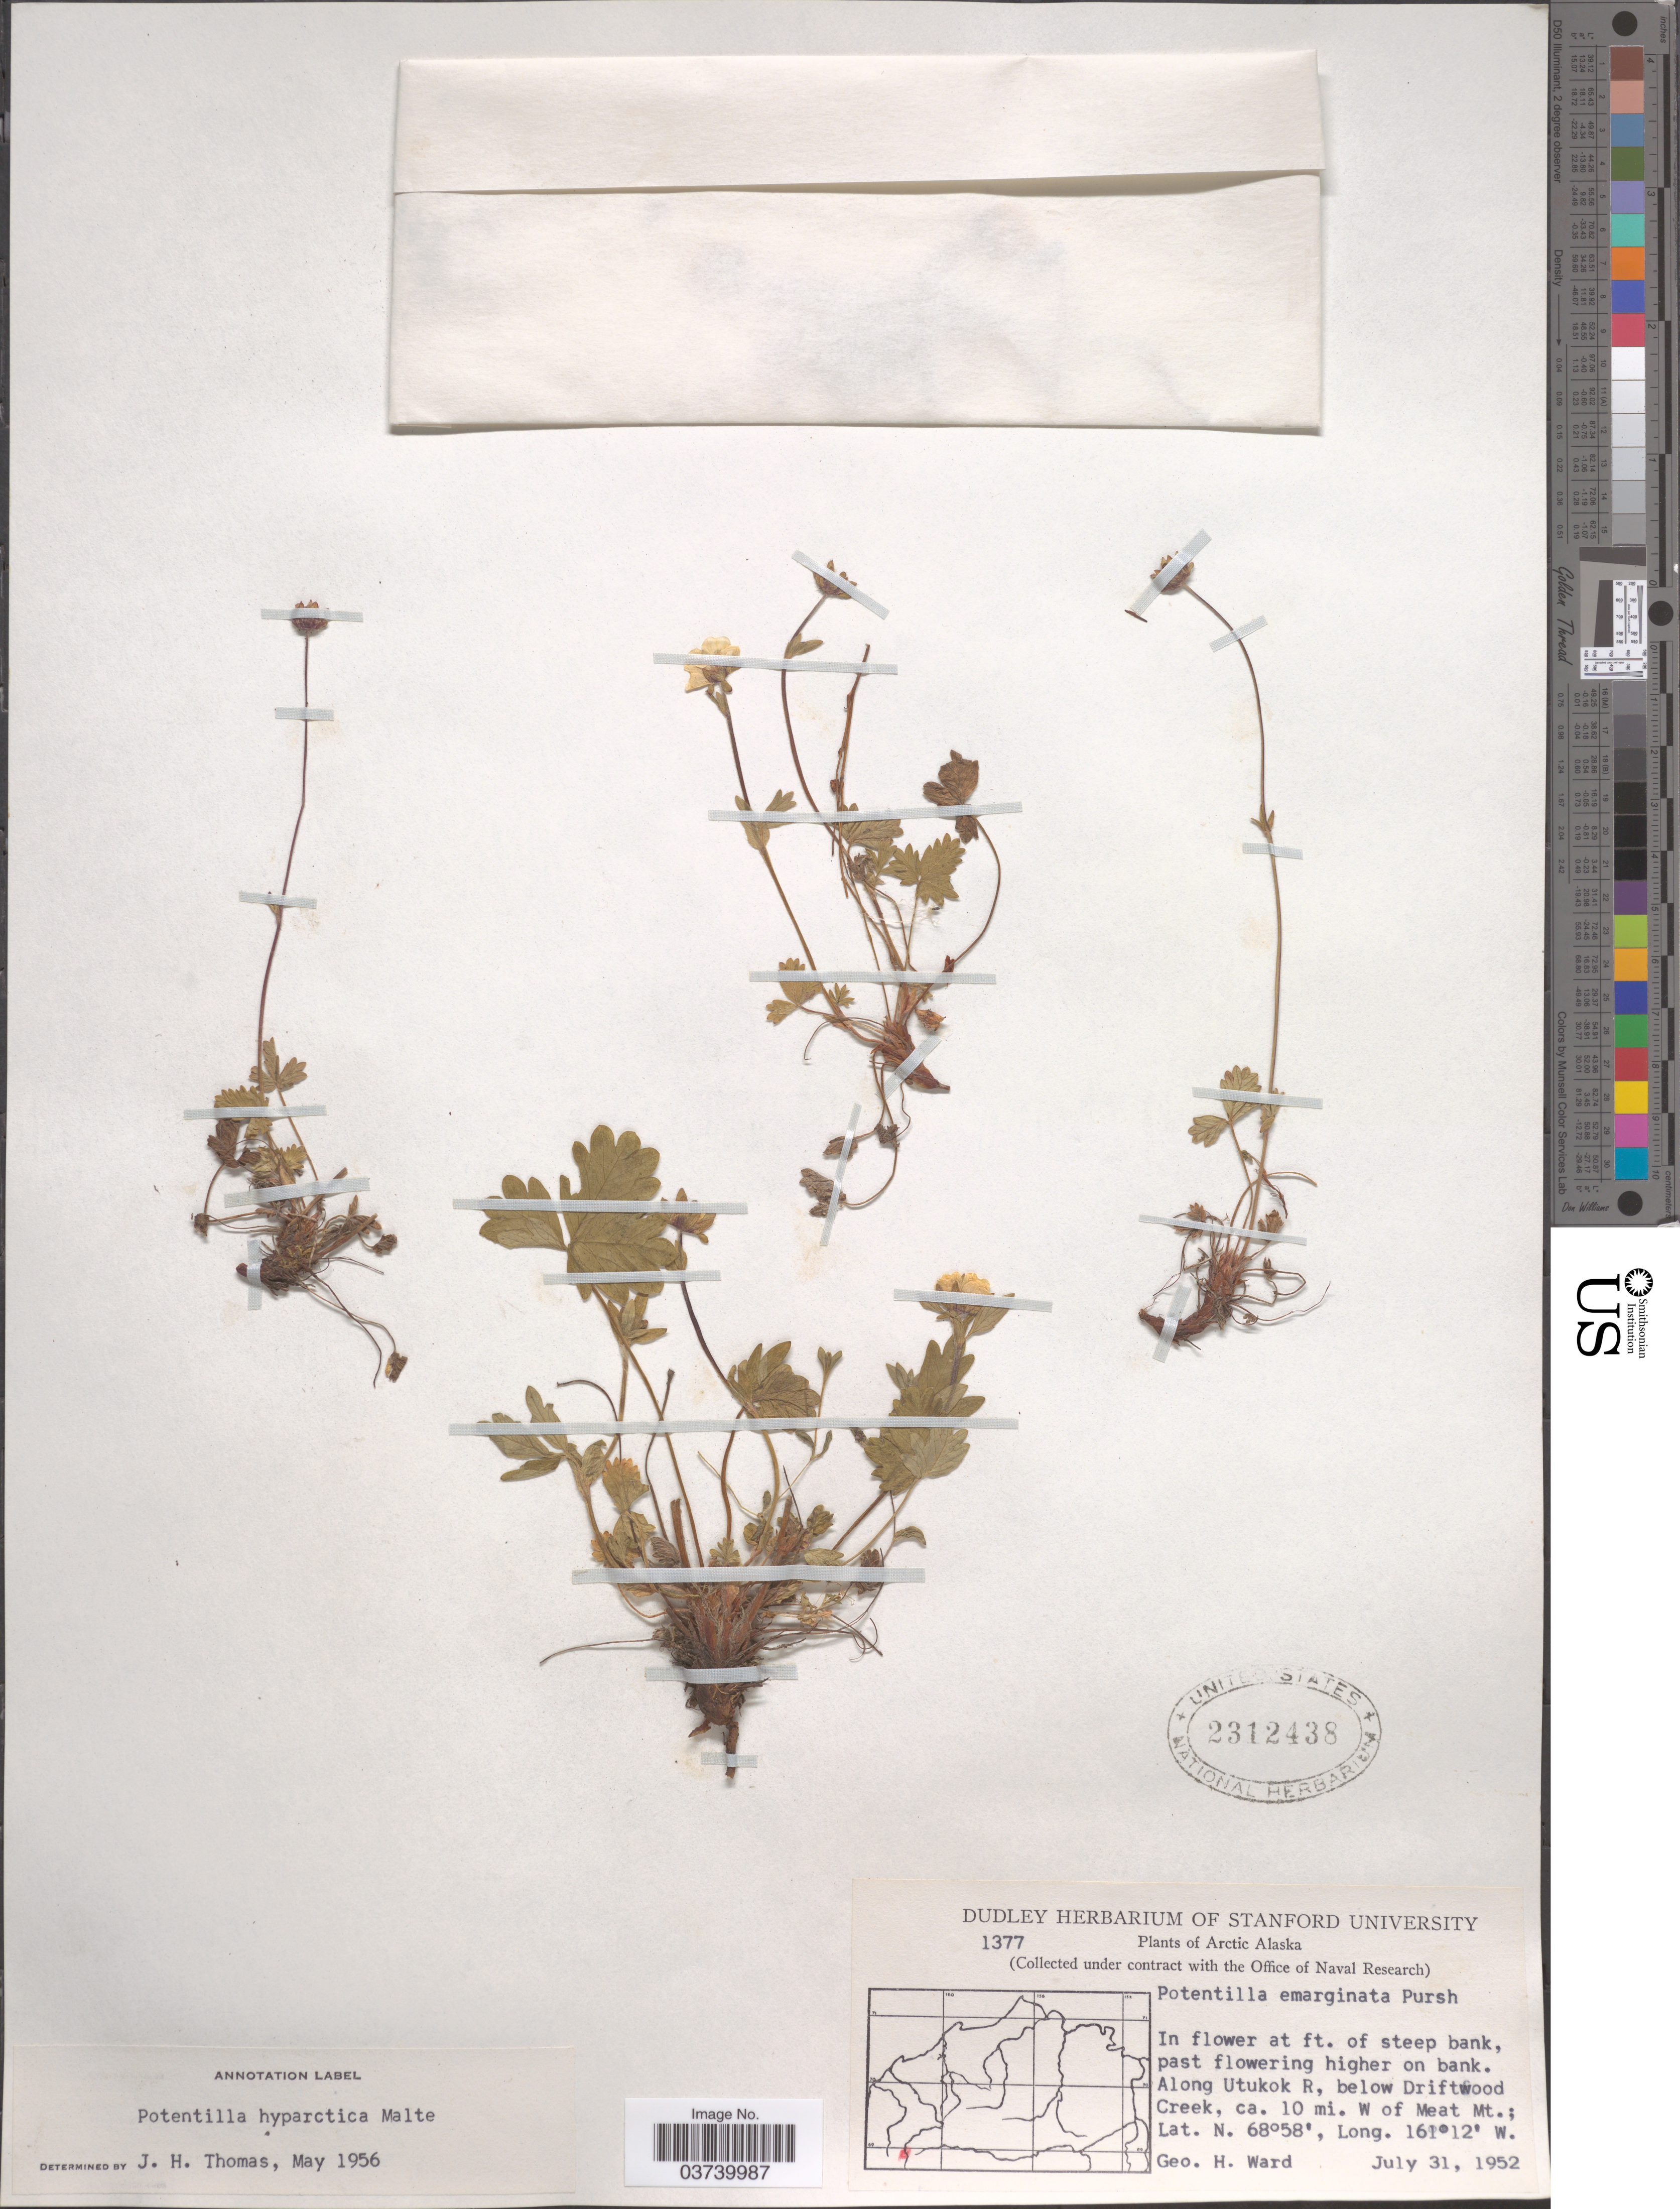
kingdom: Plantae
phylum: Tracheophyta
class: Magnoliopsida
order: Rosales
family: Rosaceae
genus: Potentilla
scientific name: Potentilla hyparctica subsp. hyparctica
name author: Malte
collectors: G. H. Ward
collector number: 1377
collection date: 1952-07-31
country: United States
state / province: Alaska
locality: Arctic Alaska. ALong Utukok R, below Driftwood Creek, ca. 10 mi. W of Meat Mt.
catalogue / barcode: US 2312438